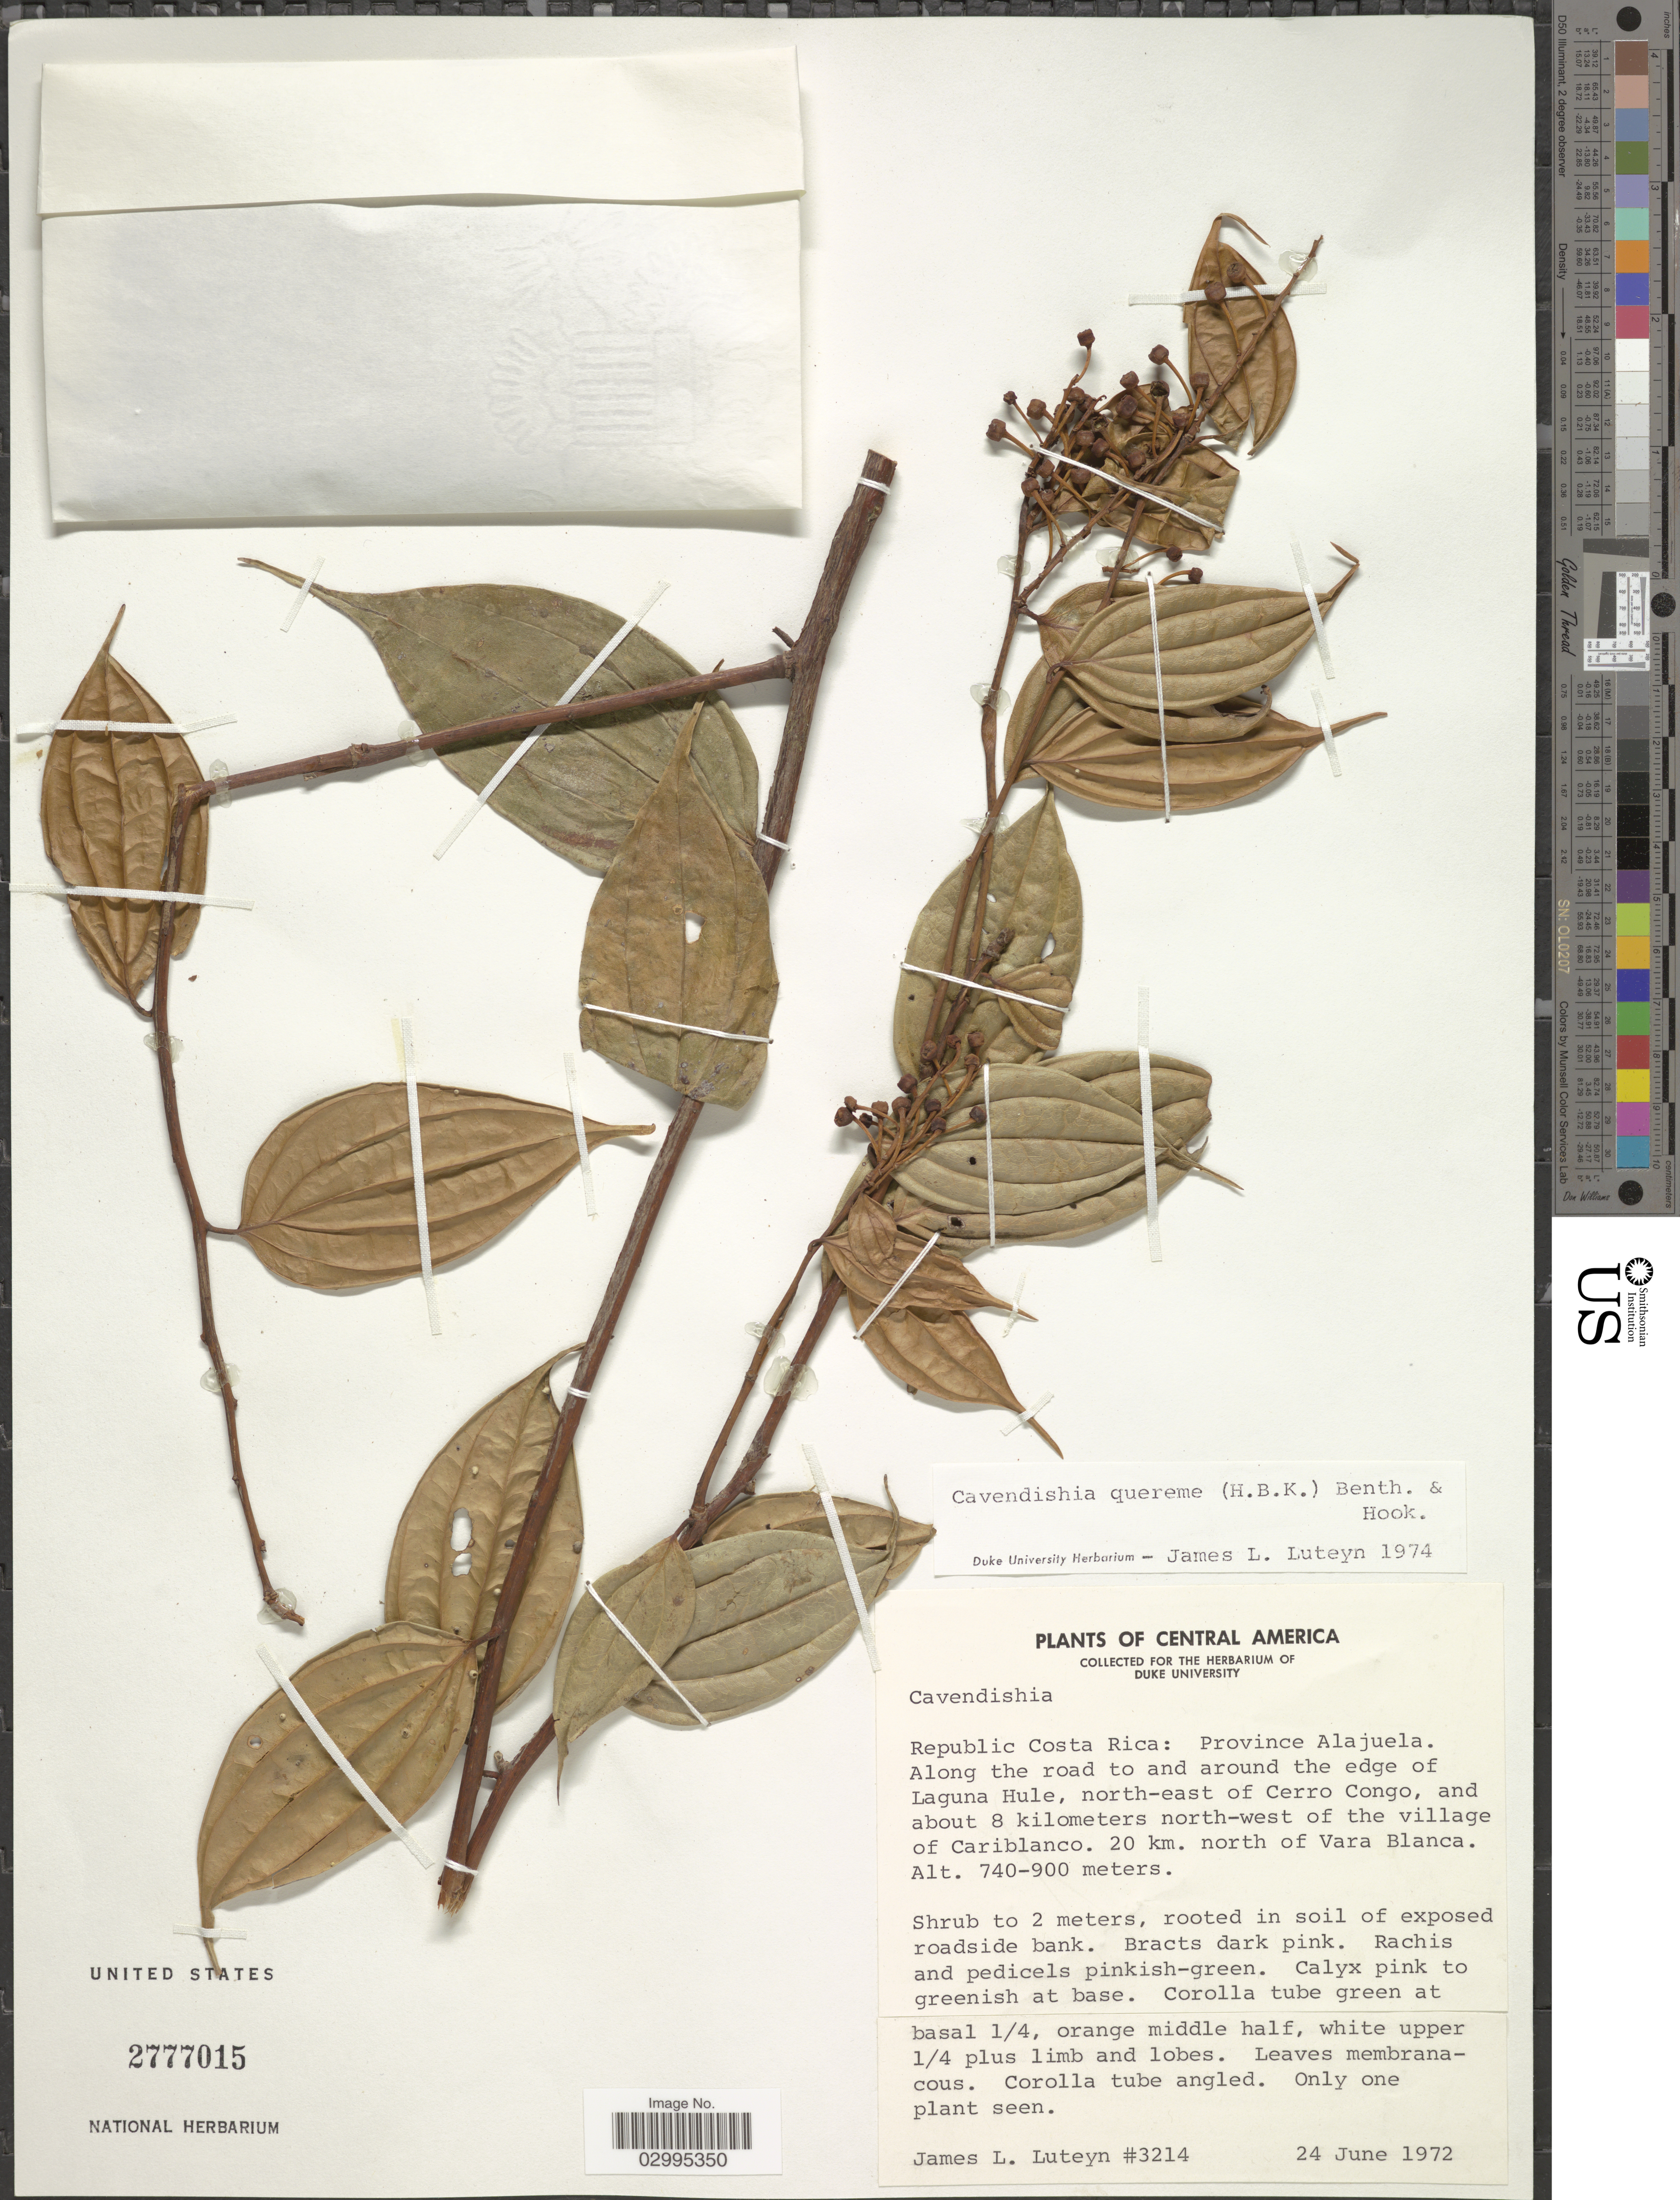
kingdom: Plantae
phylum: Tracheophyta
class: Magnoliopsida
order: Ericales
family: Ericaceae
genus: Cavendishia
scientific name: Cavendishia quereme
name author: (Kunth) Benth. & Hook. f.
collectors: J. L. Luteyn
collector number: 3214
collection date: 1972-06-24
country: Costa Rica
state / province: Alajuela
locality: Along the road to and around the edge of Laguna Hule, north-east of Cerro Congo, and about 8 kilometers north-west of the village of Cariblanco. 20 km. north of Vara Blanca.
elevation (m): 740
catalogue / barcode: US 2777015